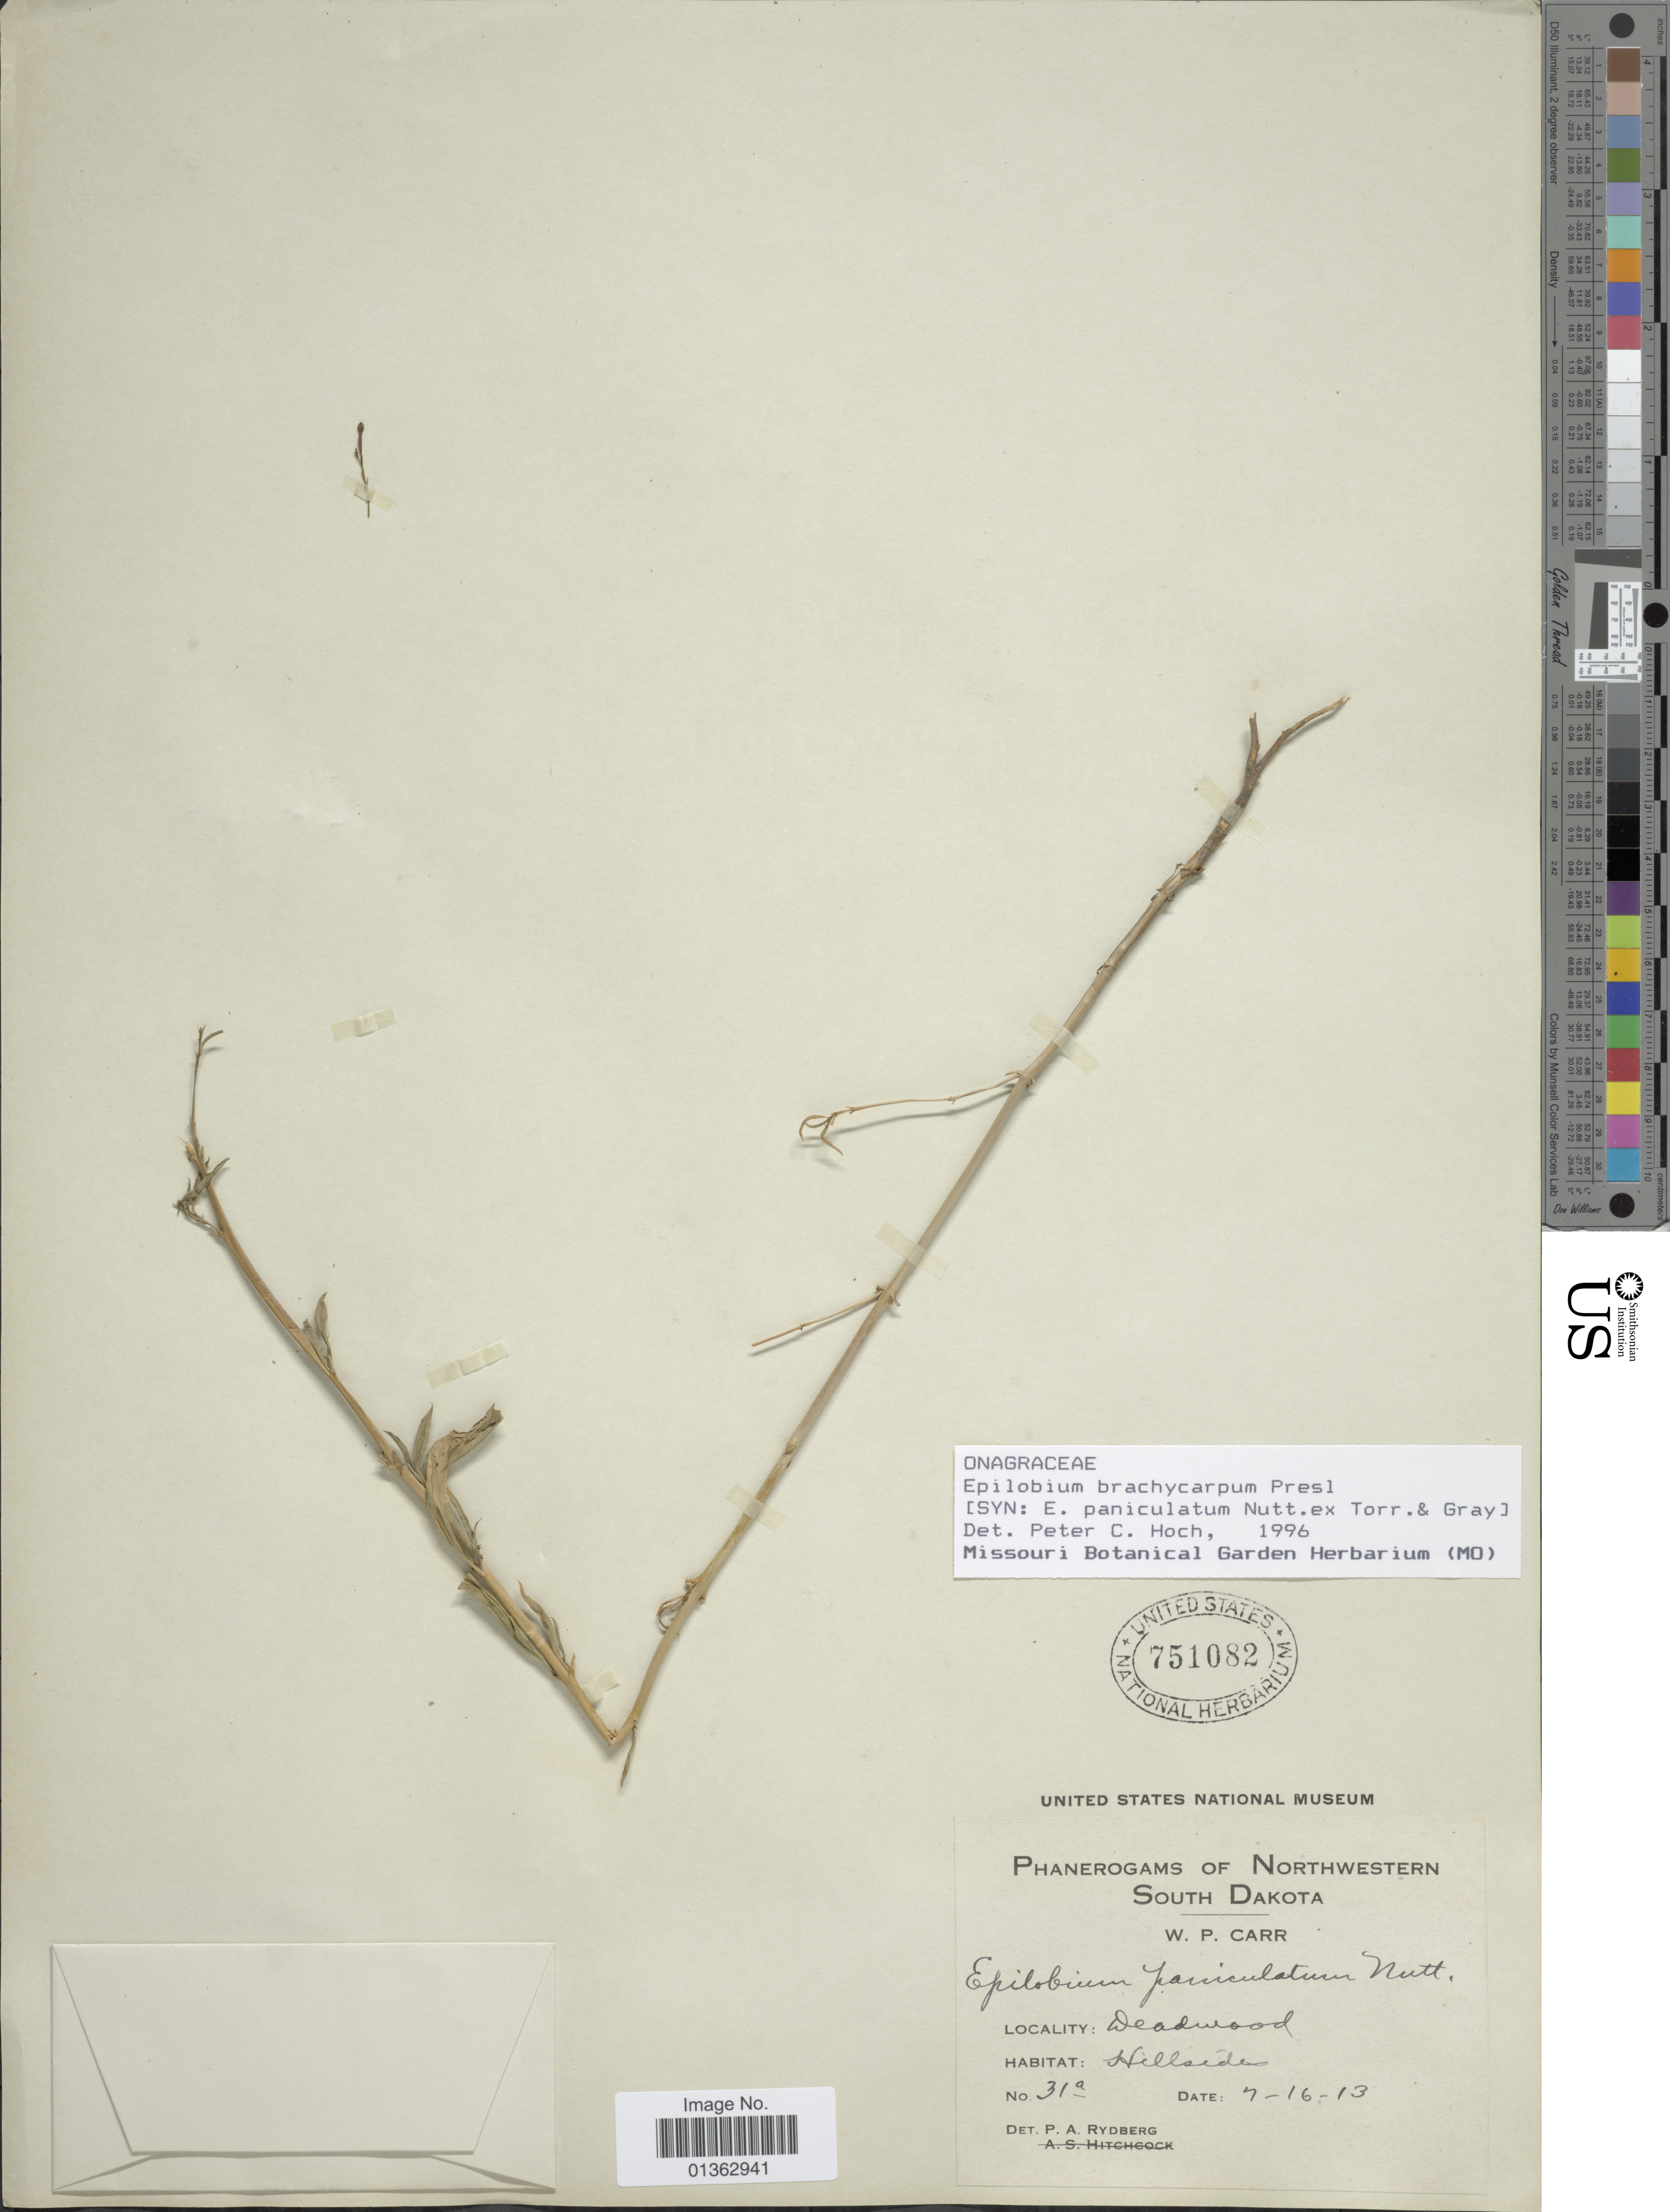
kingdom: Plantae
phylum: Tracheophyta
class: Magnoliopsida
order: Myrtales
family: Onagraceae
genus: Epilobium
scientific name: Epilobium brachycarpum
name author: C. Presl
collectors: P. A. Rydberg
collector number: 31a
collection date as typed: Transcribed d/m/y: 16/7/13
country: United States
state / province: South Dakota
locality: Deadwood.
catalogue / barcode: US 751082